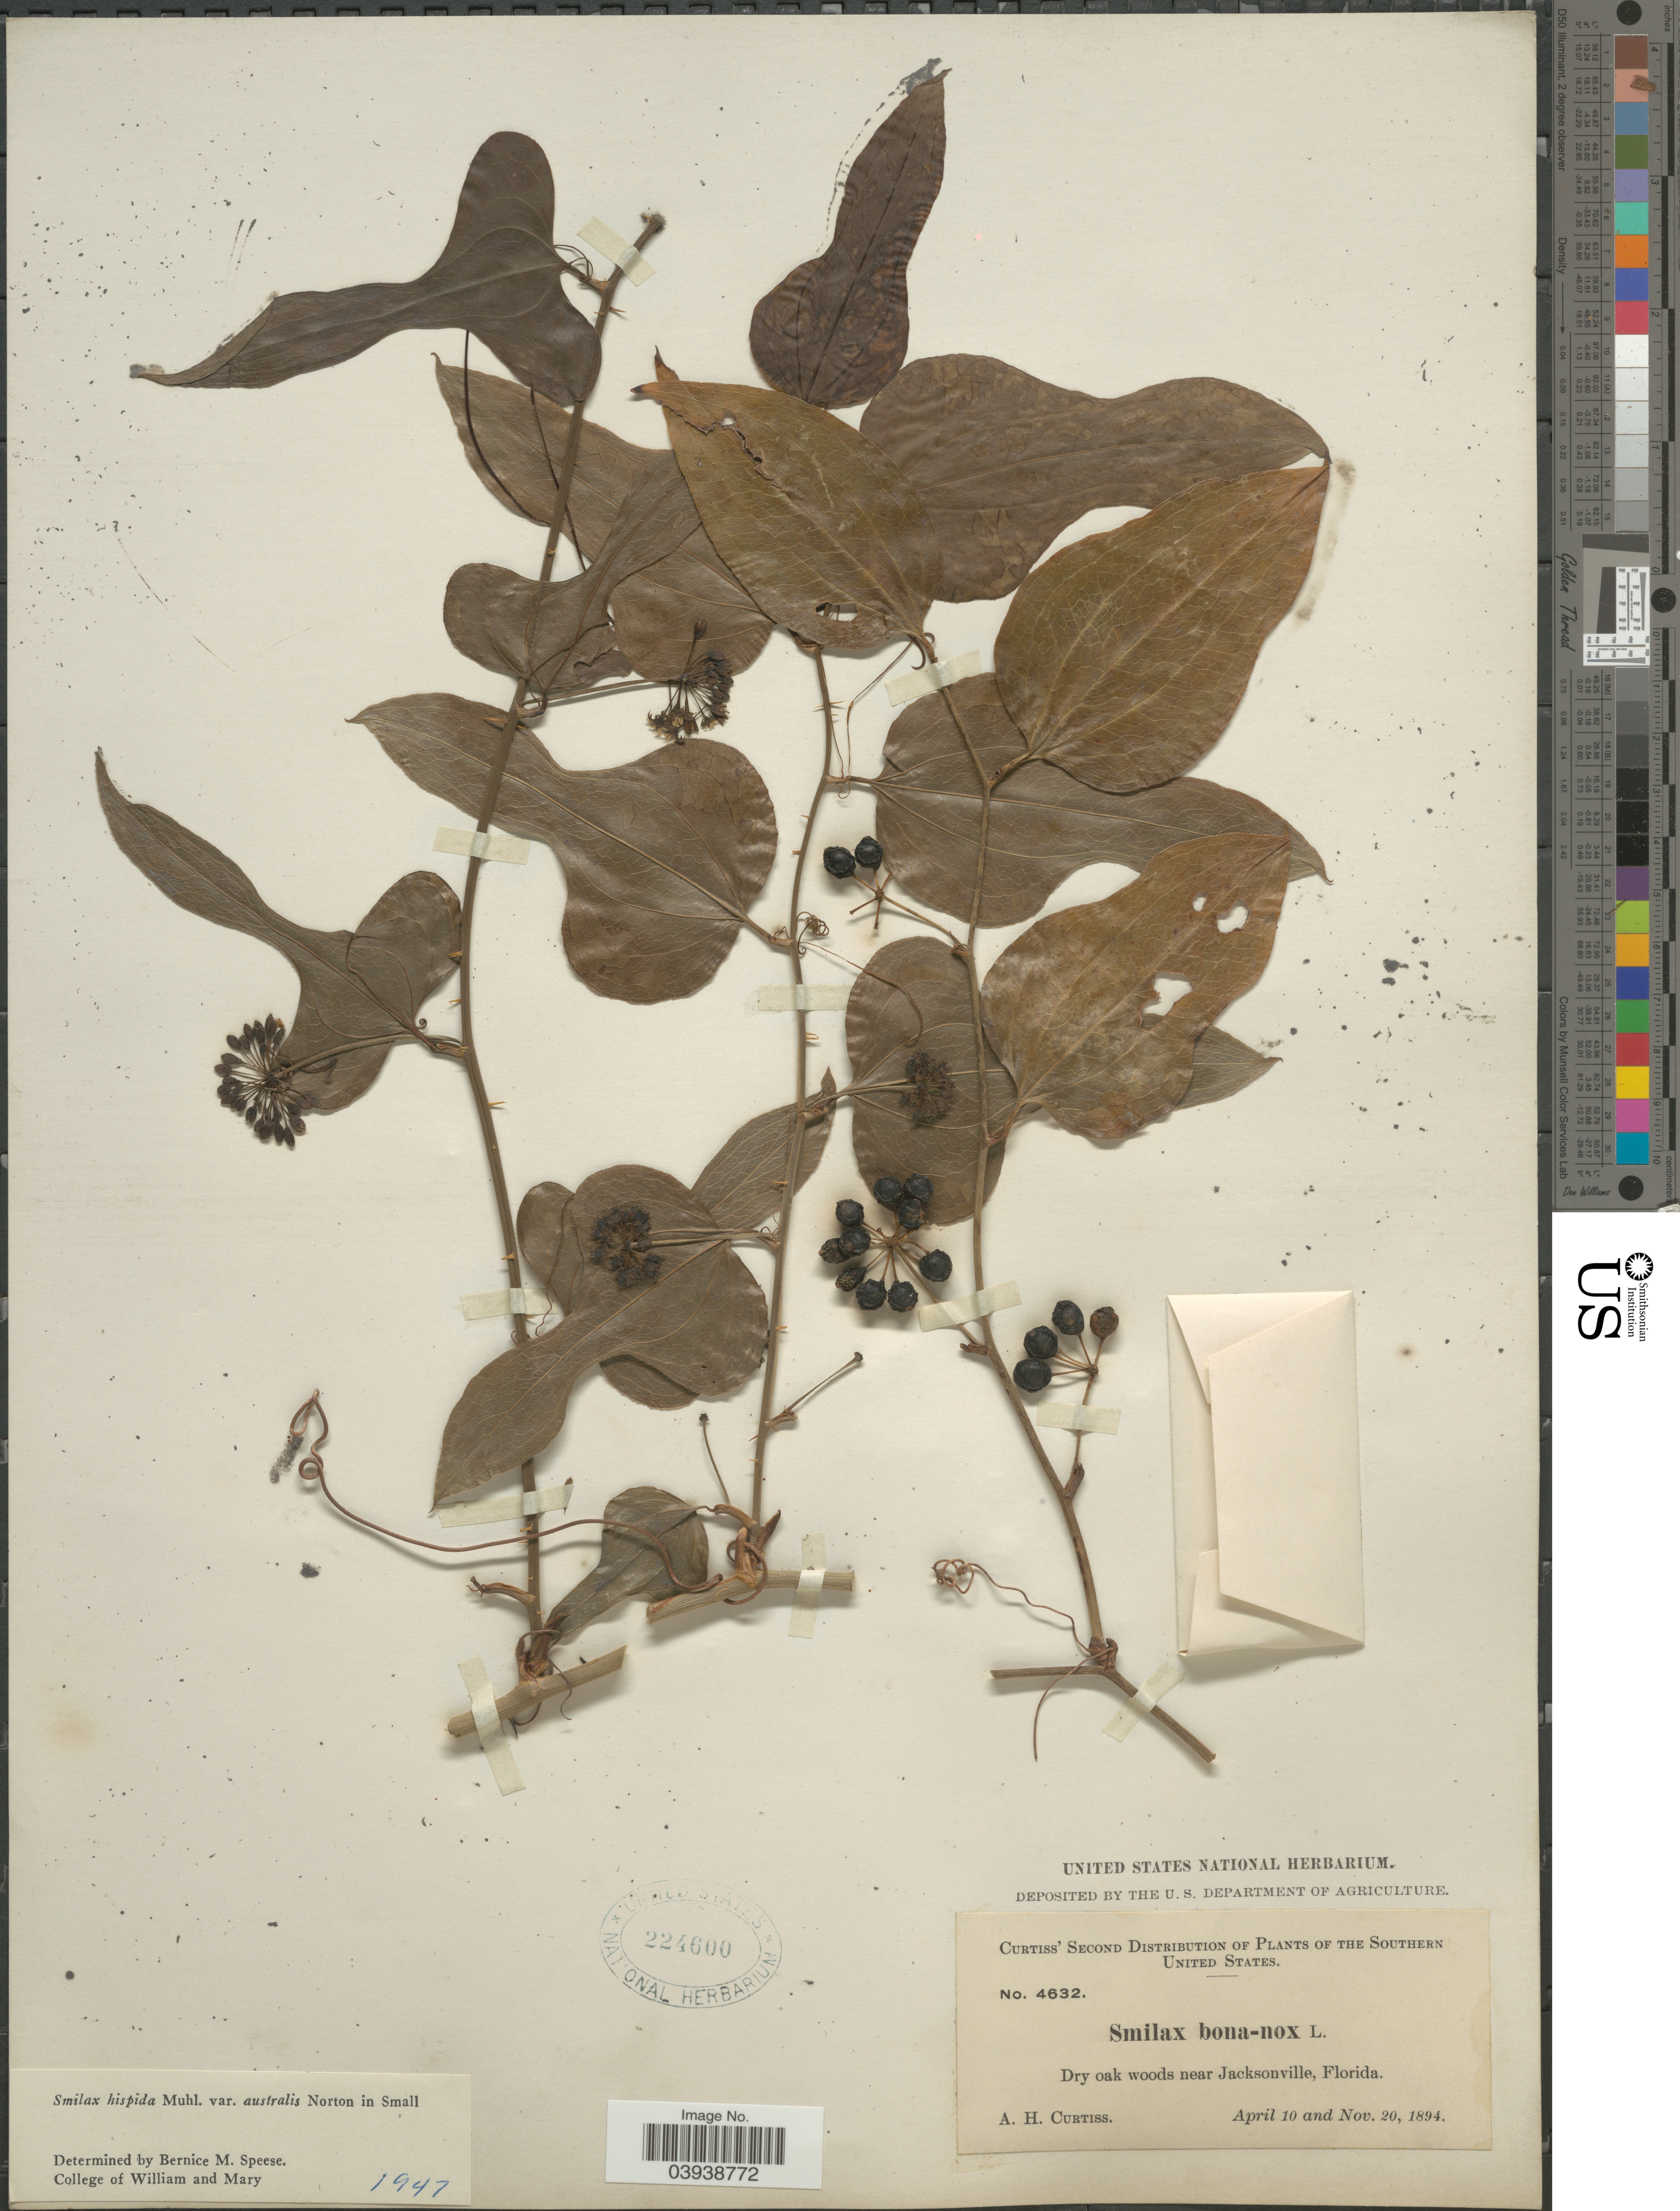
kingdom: Plantae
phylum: Tracheophyta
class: Liliopsida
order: Liliales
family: Smilacaceae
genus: Smilax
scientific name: Smilax hispida var. australis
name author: Small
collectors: A. H. Curtiss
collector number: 4632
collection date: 1894-04-10/1894-11-20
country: United States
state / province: Florida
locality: The Southern United States. Near Jacksonville.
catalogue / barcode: US 224600